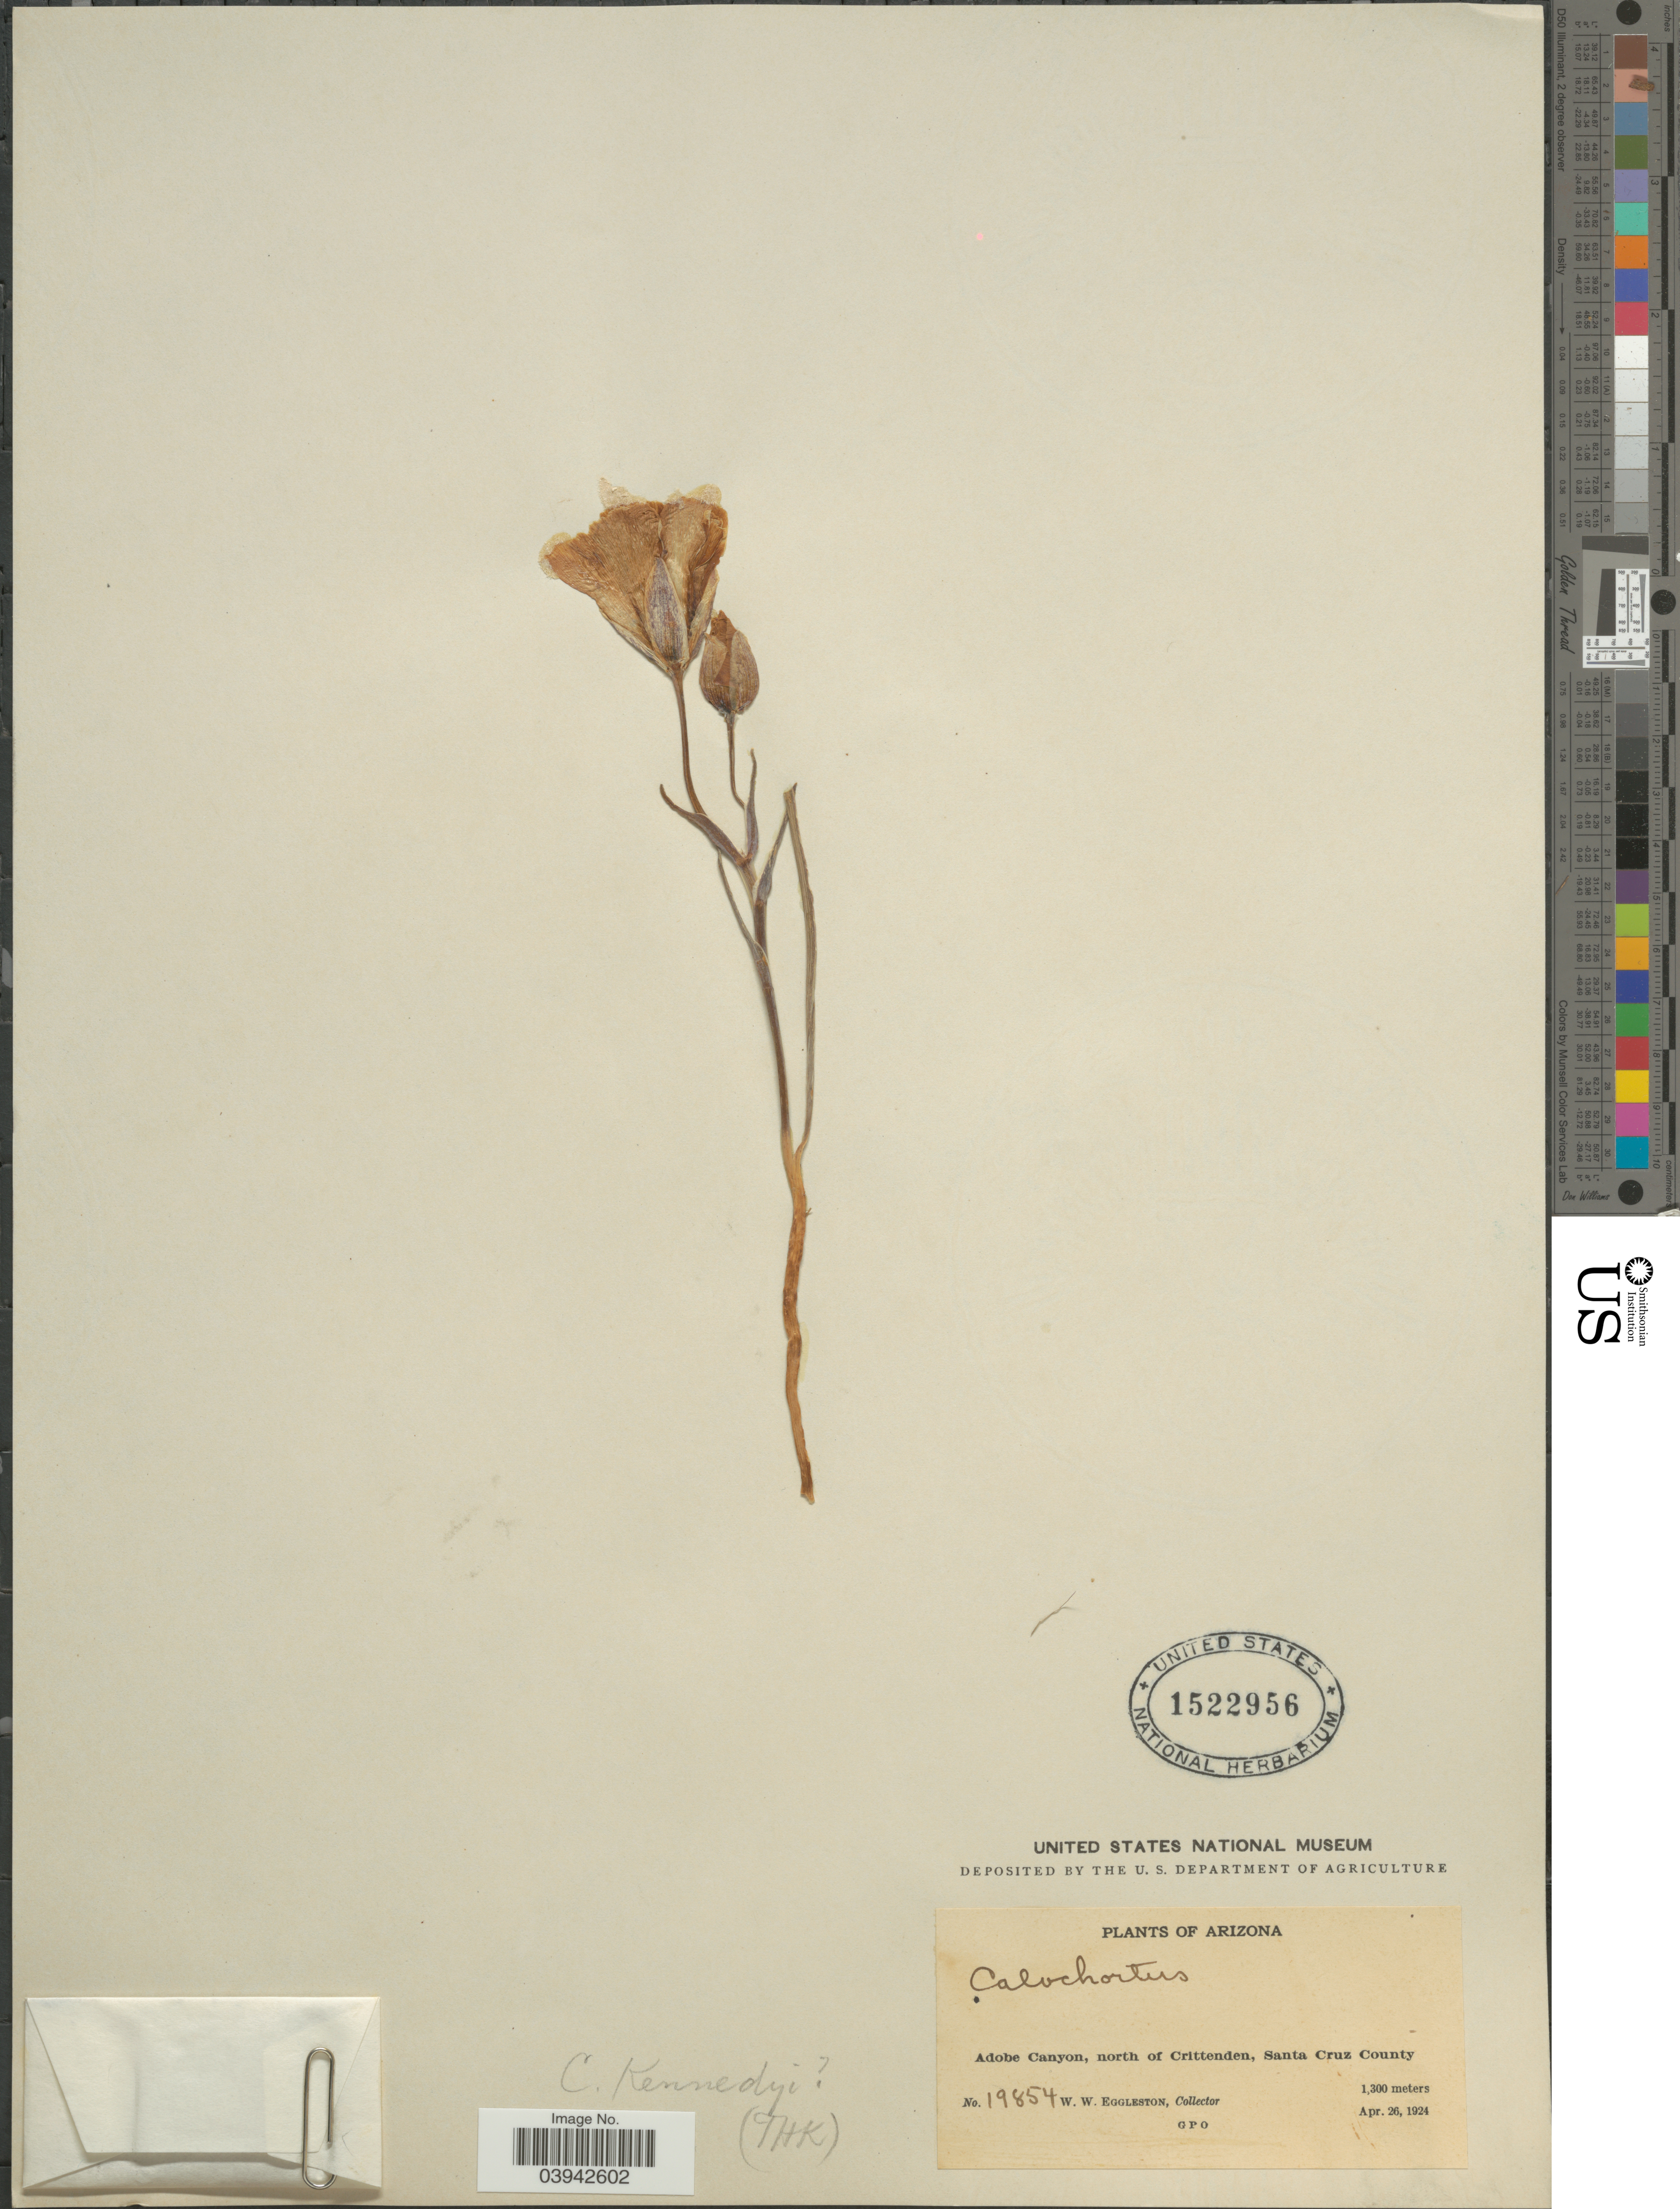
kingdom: Plantae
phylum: Tracheophyta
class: Liliopsida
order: Liliales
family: Liliaceae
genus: Calochortus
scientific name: Calochortus kennedyi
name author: Porter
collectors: W. W. Eggleston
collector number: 19854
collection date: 1924-04-26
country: United States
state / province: Arizona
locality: Adobe Canyon, north of Crittenden, Santa Cruz County.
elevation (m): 1300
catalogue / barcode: US 1522956